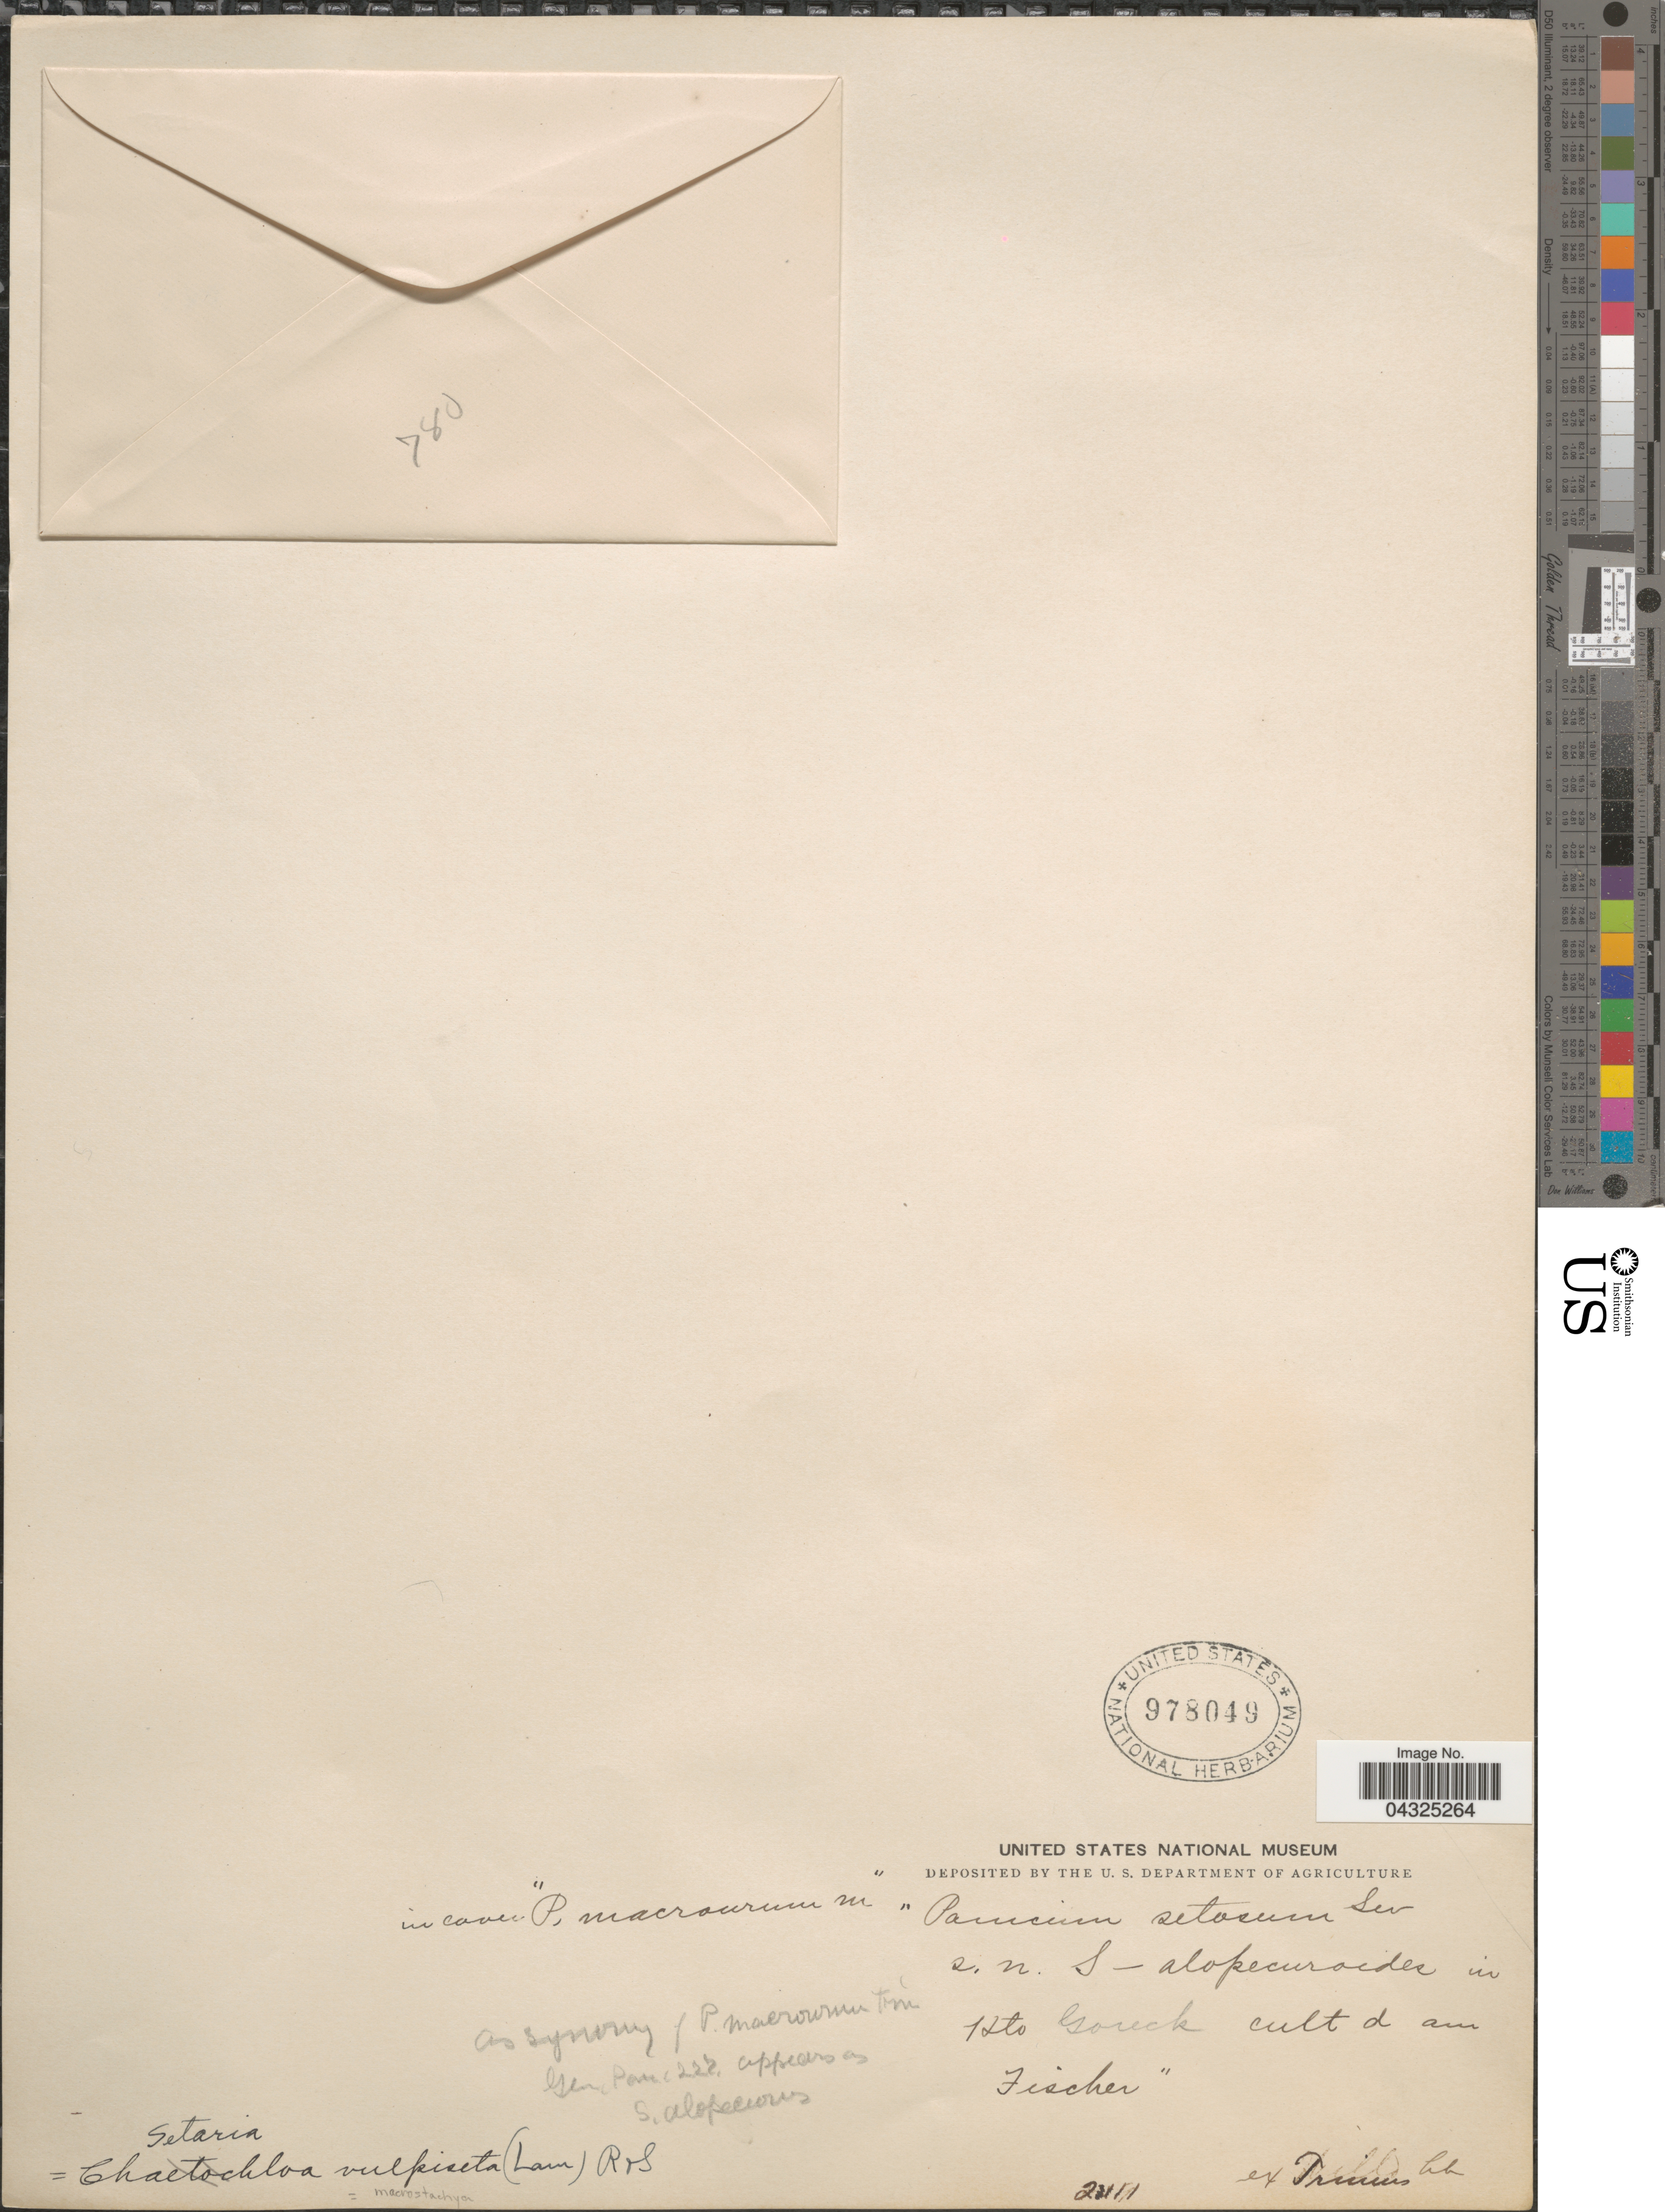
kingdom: Plantae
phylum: Tracheophyta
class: Liliopsida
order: Poales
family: Poaceae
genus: Setaria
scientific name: Setaria macrostachya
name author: Kunth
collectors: Fischer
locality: Hto [interpreted] Goreck cult [unsure placement]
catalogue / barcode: US 978049